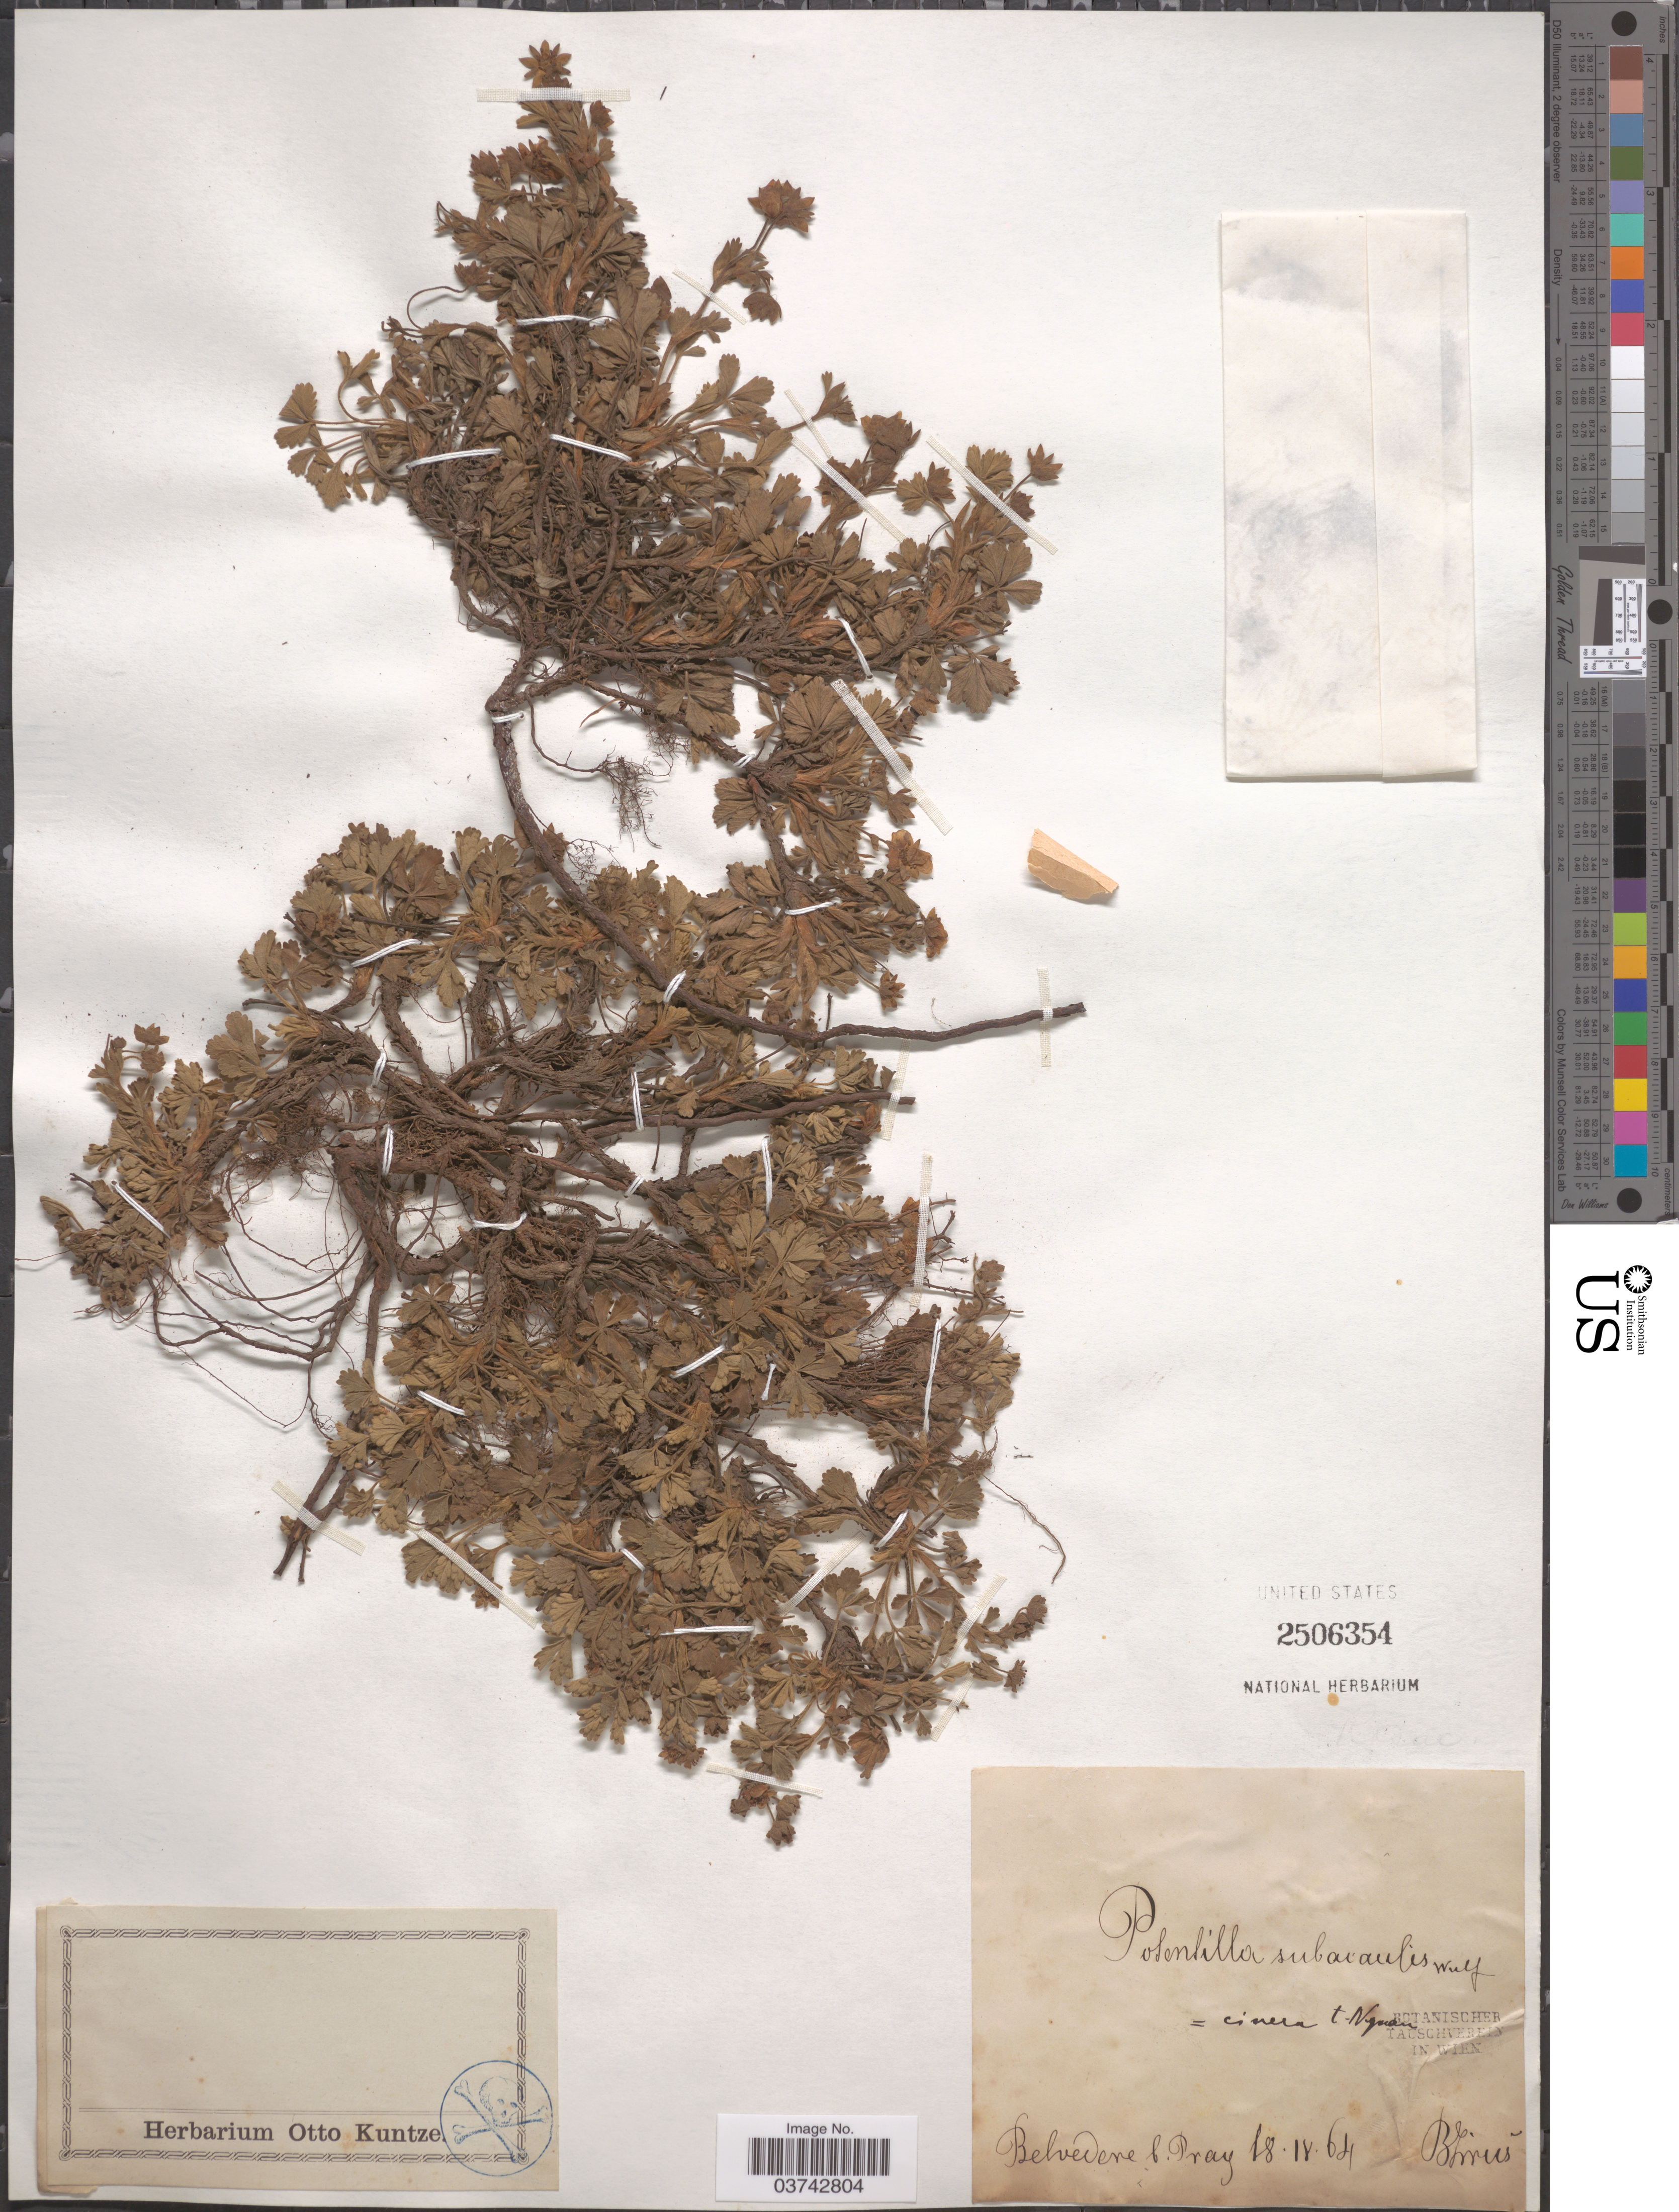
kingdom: Plantae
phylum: Tracheophyta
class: Magnoliopsida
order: Rosales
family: Rosaceae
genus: Potentilla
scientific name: Potentilla subacaulis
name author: L.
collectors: B. Tirus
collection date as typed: Transcribed d/m/y: 18/8/64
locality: Belvedere b. Prag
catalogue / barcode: US 2506354